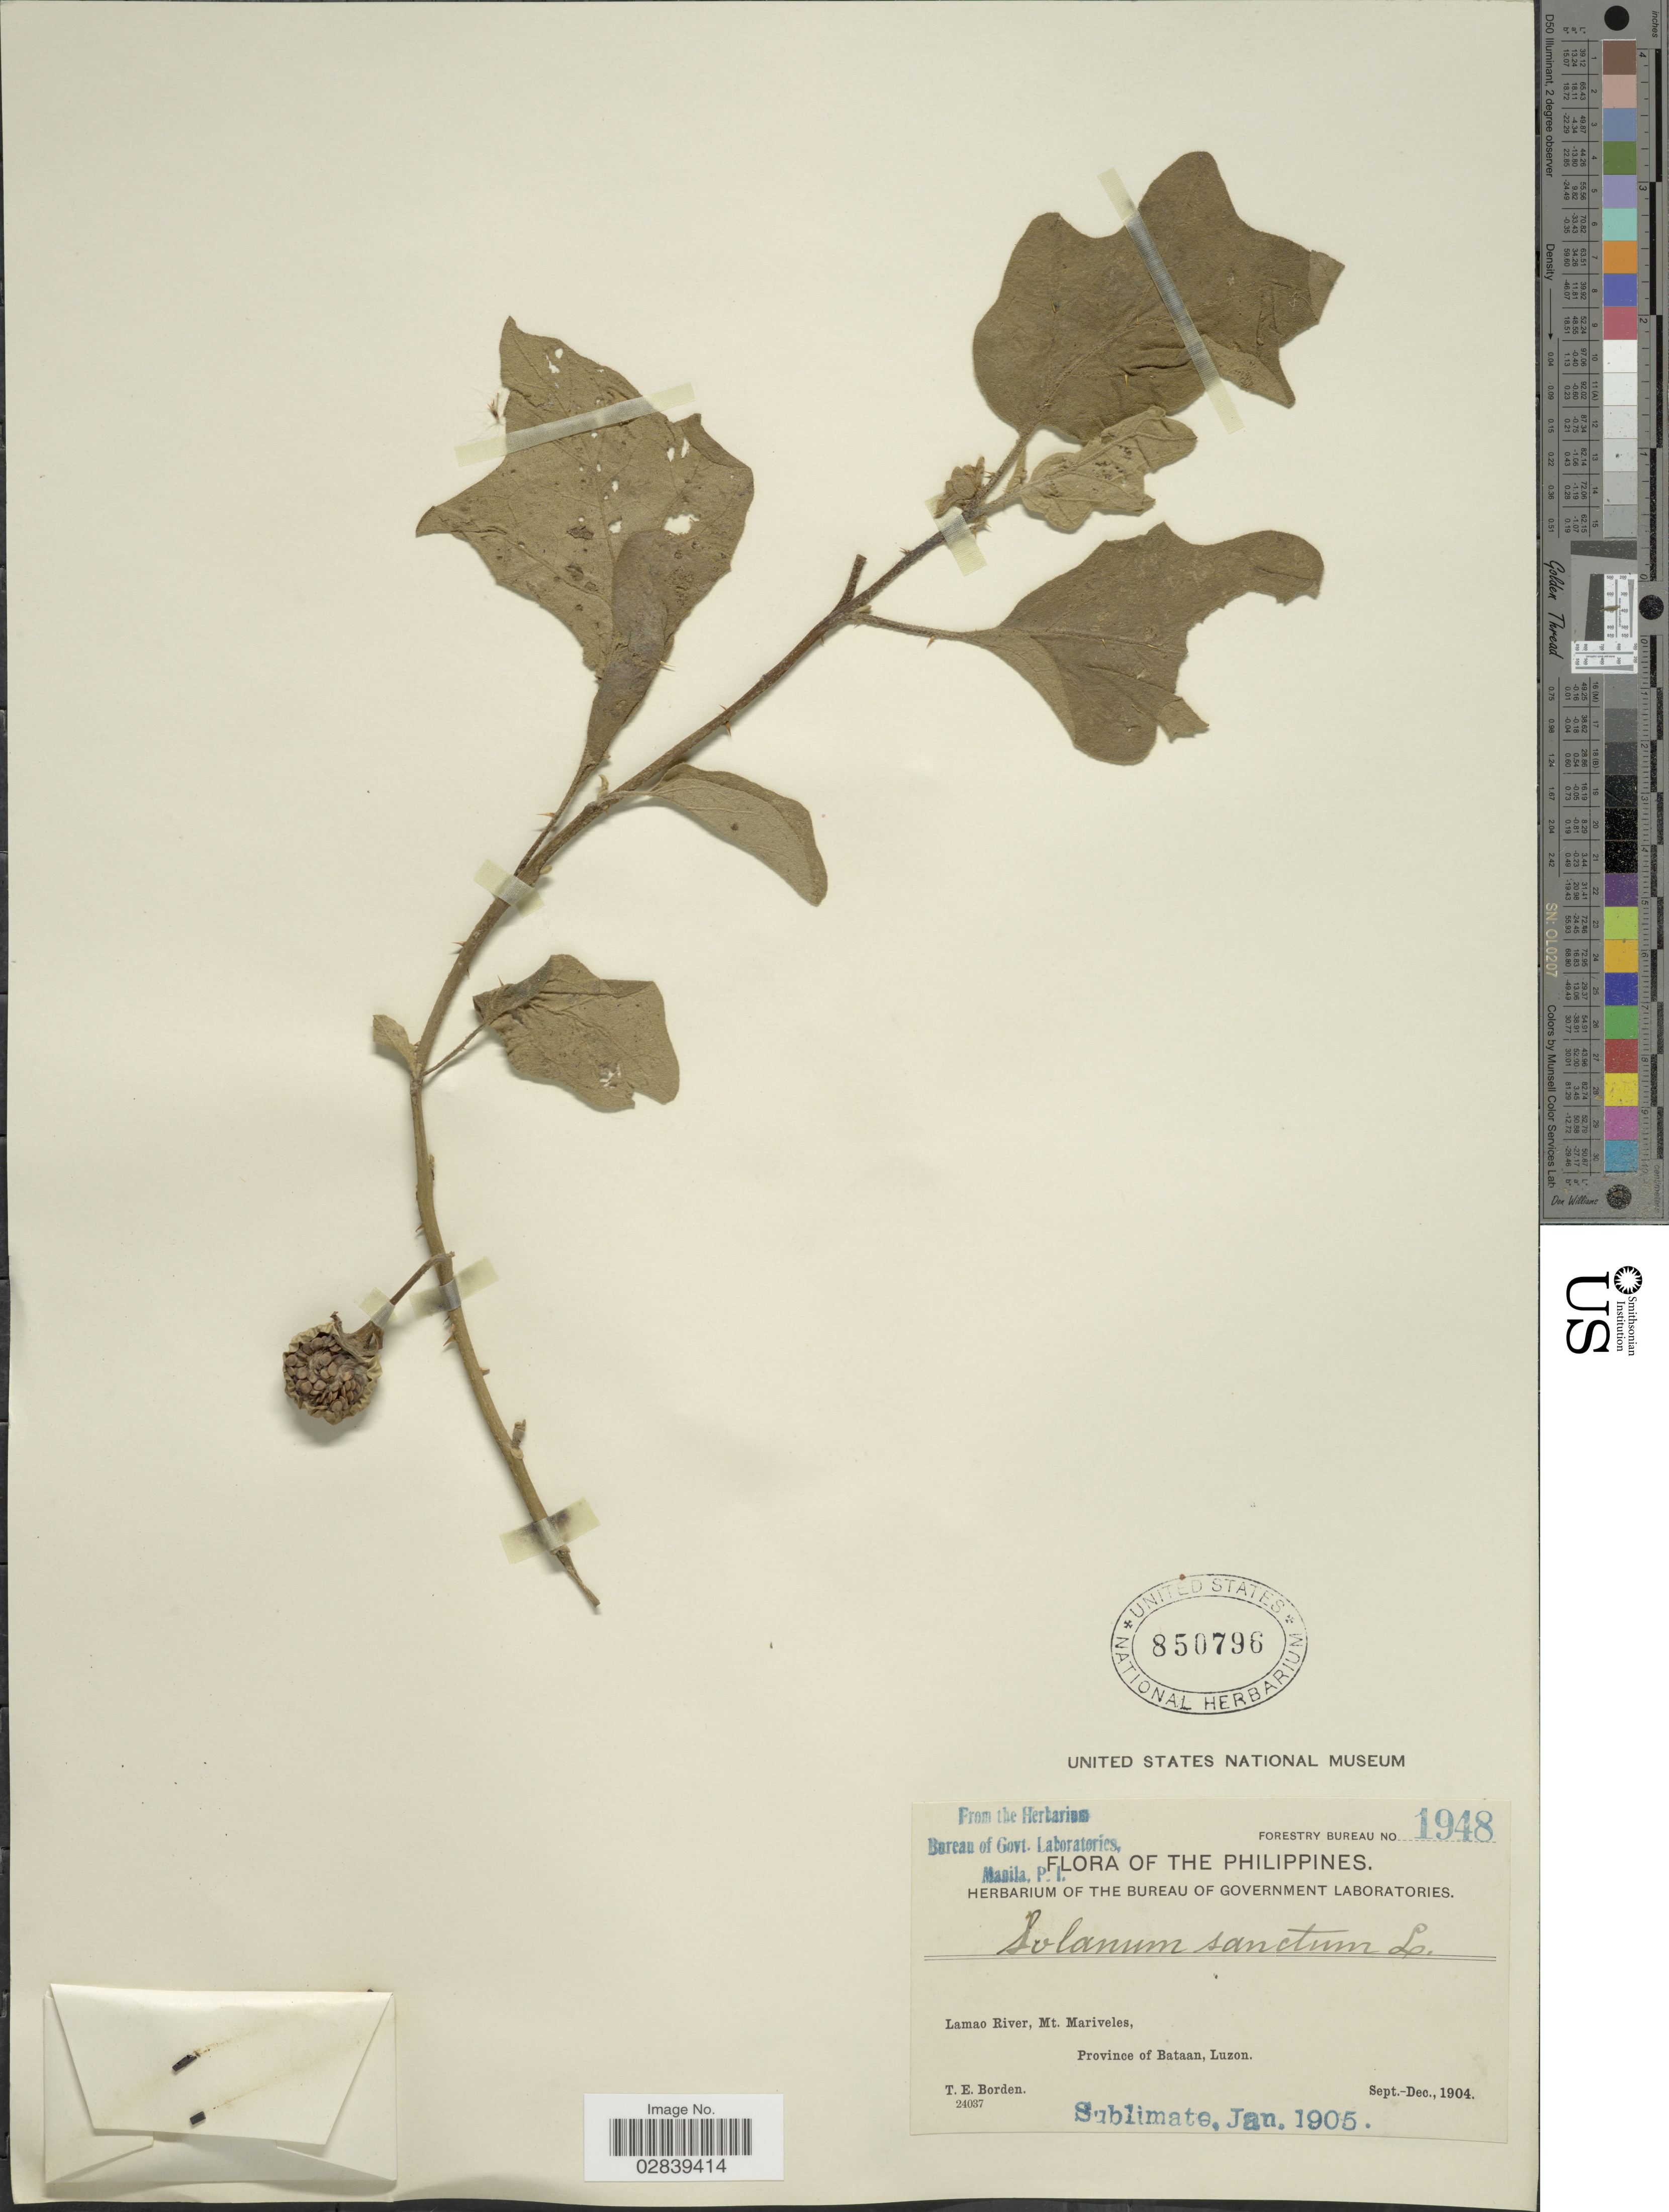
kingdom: Plantae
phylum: Tracheophyta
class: Magnoliopsida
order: Solanales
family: Solanaceae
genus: Solanum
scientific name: Solanum cumingii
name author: Dunal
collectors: T. E. Borden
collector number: Forestry Bureau 1948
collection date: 1904-09/1904-12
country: Philippines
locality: Lamao River, Mt. Mariveles, Province of Bataan, Luzon.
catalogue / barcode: US 850796